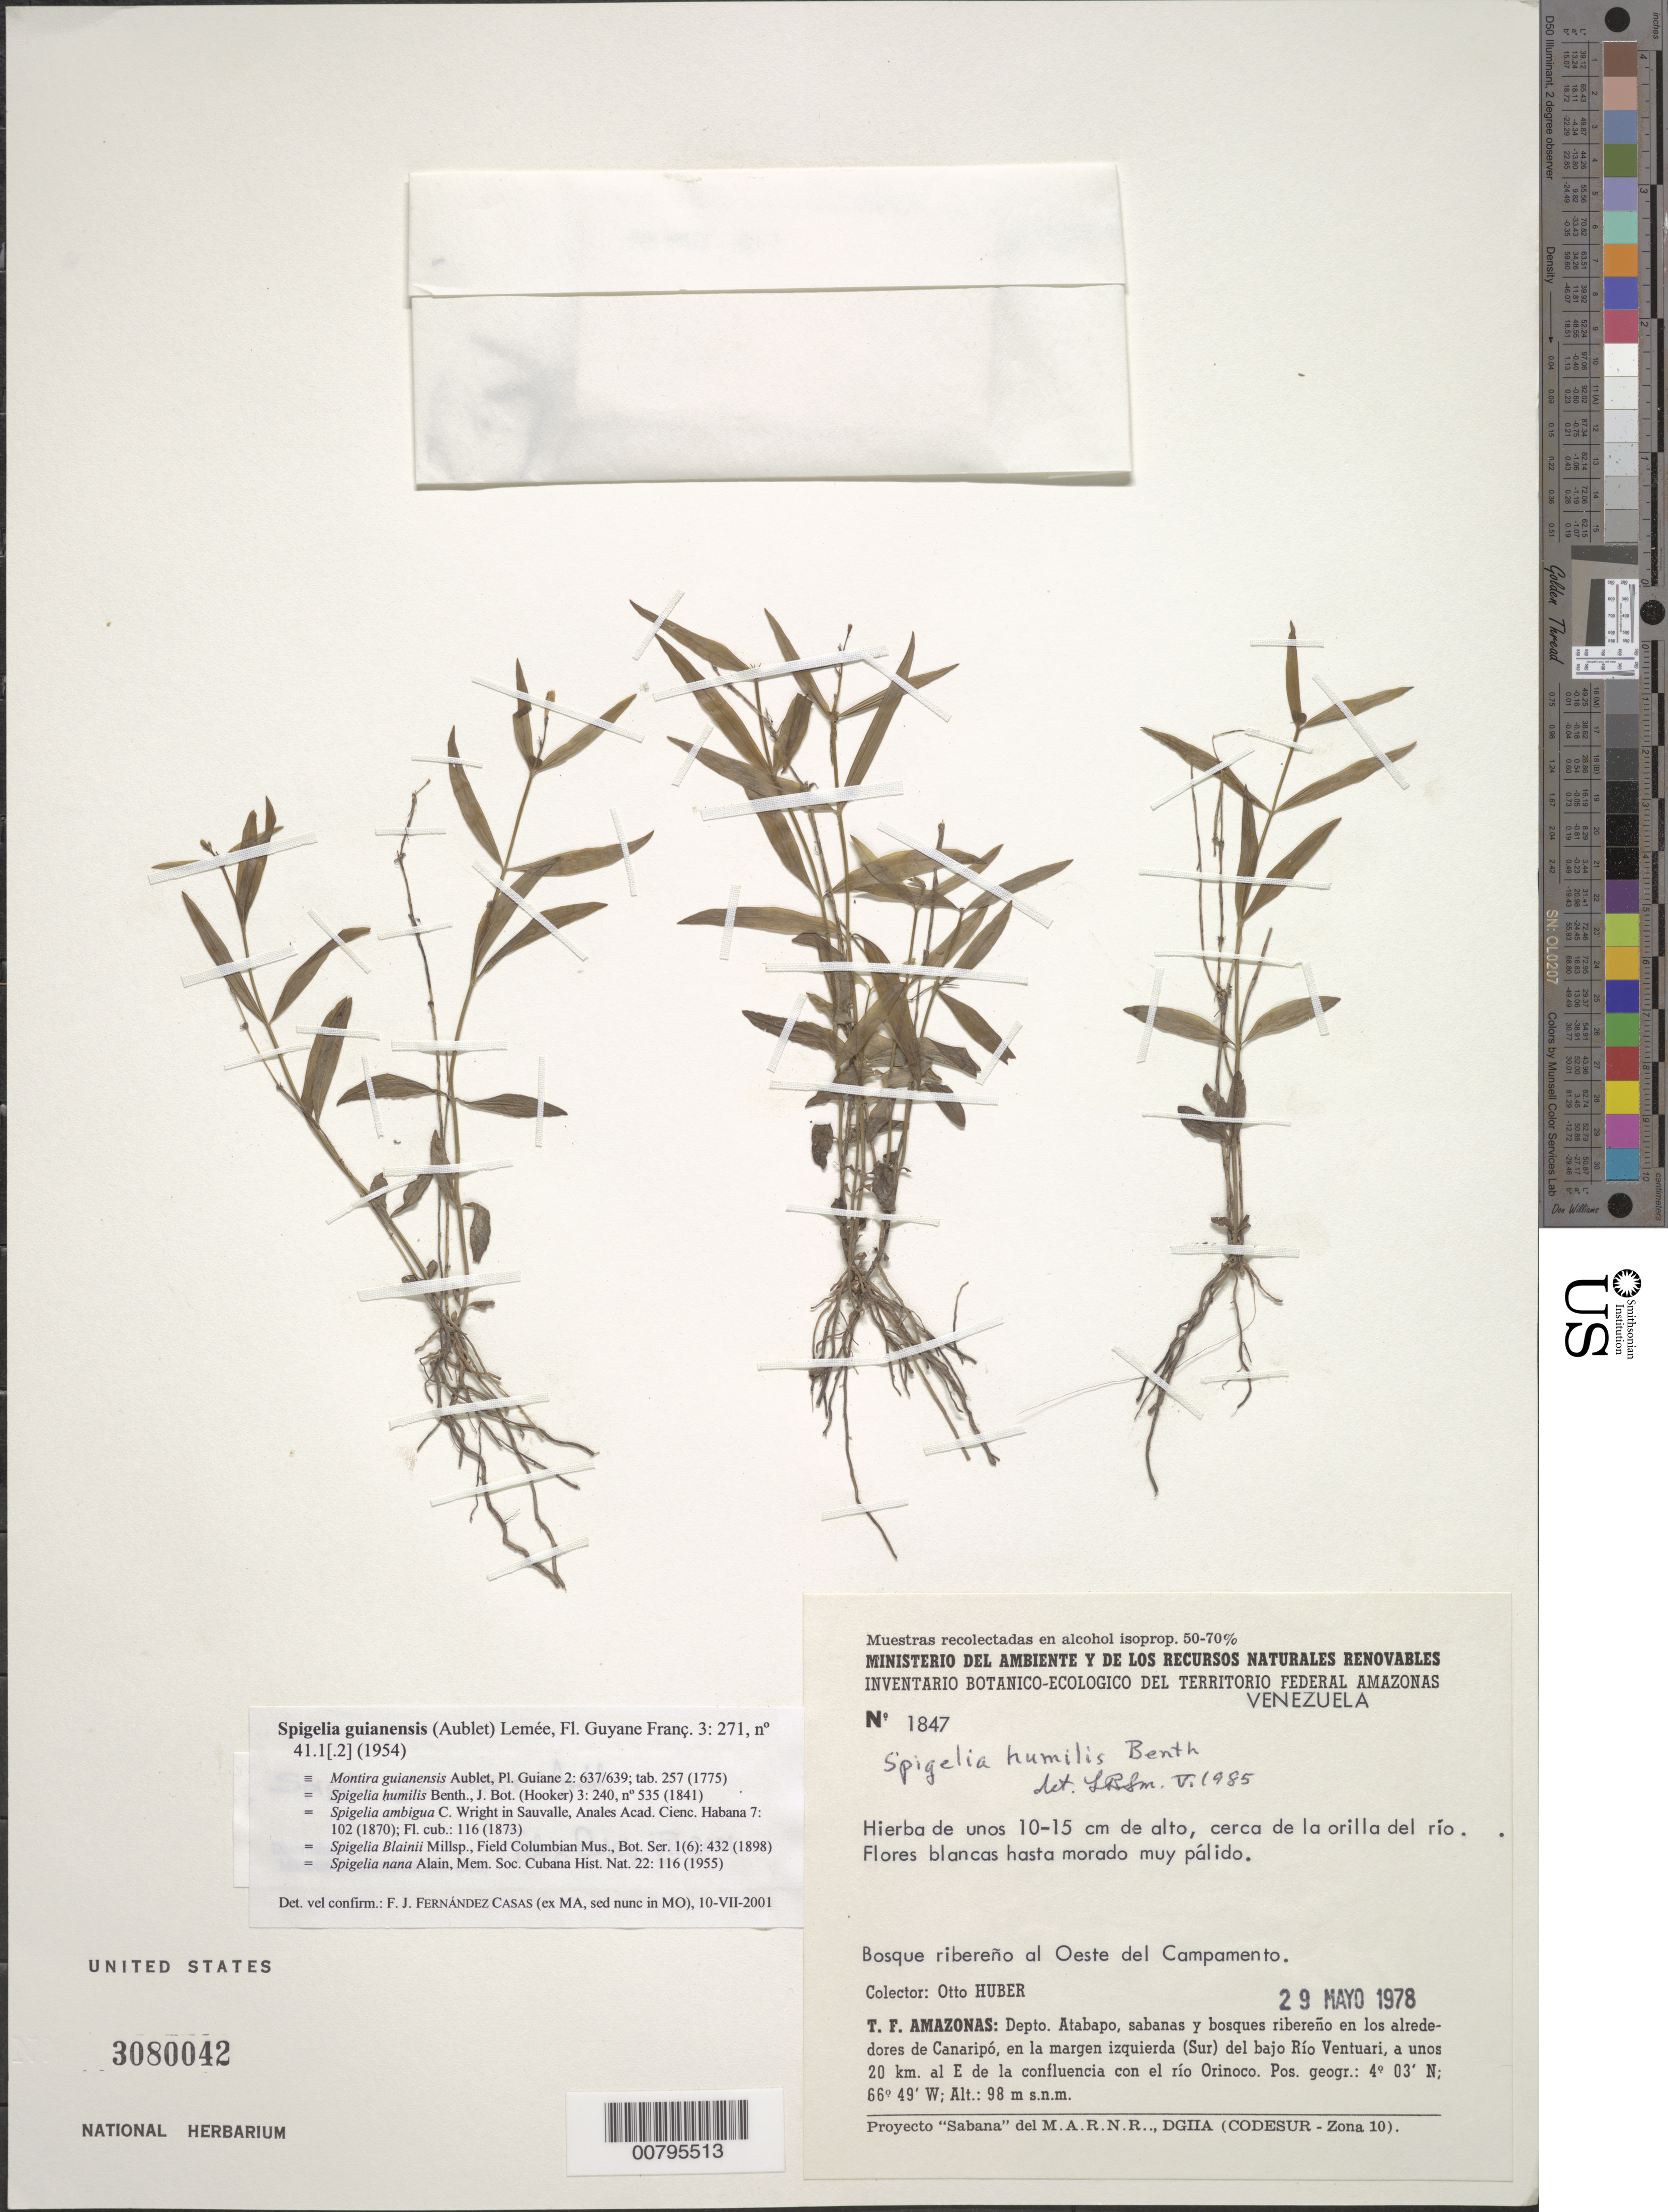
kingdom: Plantae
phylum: Tracheophyta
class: Magnoliopsida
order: Gentianales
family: Loganiaceae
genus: Spigelia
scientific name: Spigelia guianensis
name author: (Aubl.) Lemée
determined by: Fernández Casas, F. J.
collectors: O. Huber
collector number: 1847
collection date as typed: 29-May-78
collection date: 1978-05-29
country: Venezuela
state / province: Amazonas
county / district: Atabapo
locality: Canaripó, S margen del Bajo Río Ventuari, 20 km E de la confluencia con el Río Orinoco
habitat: Bosque ribereno al oeste del Campamento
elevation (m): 98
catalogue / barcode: US 3080042